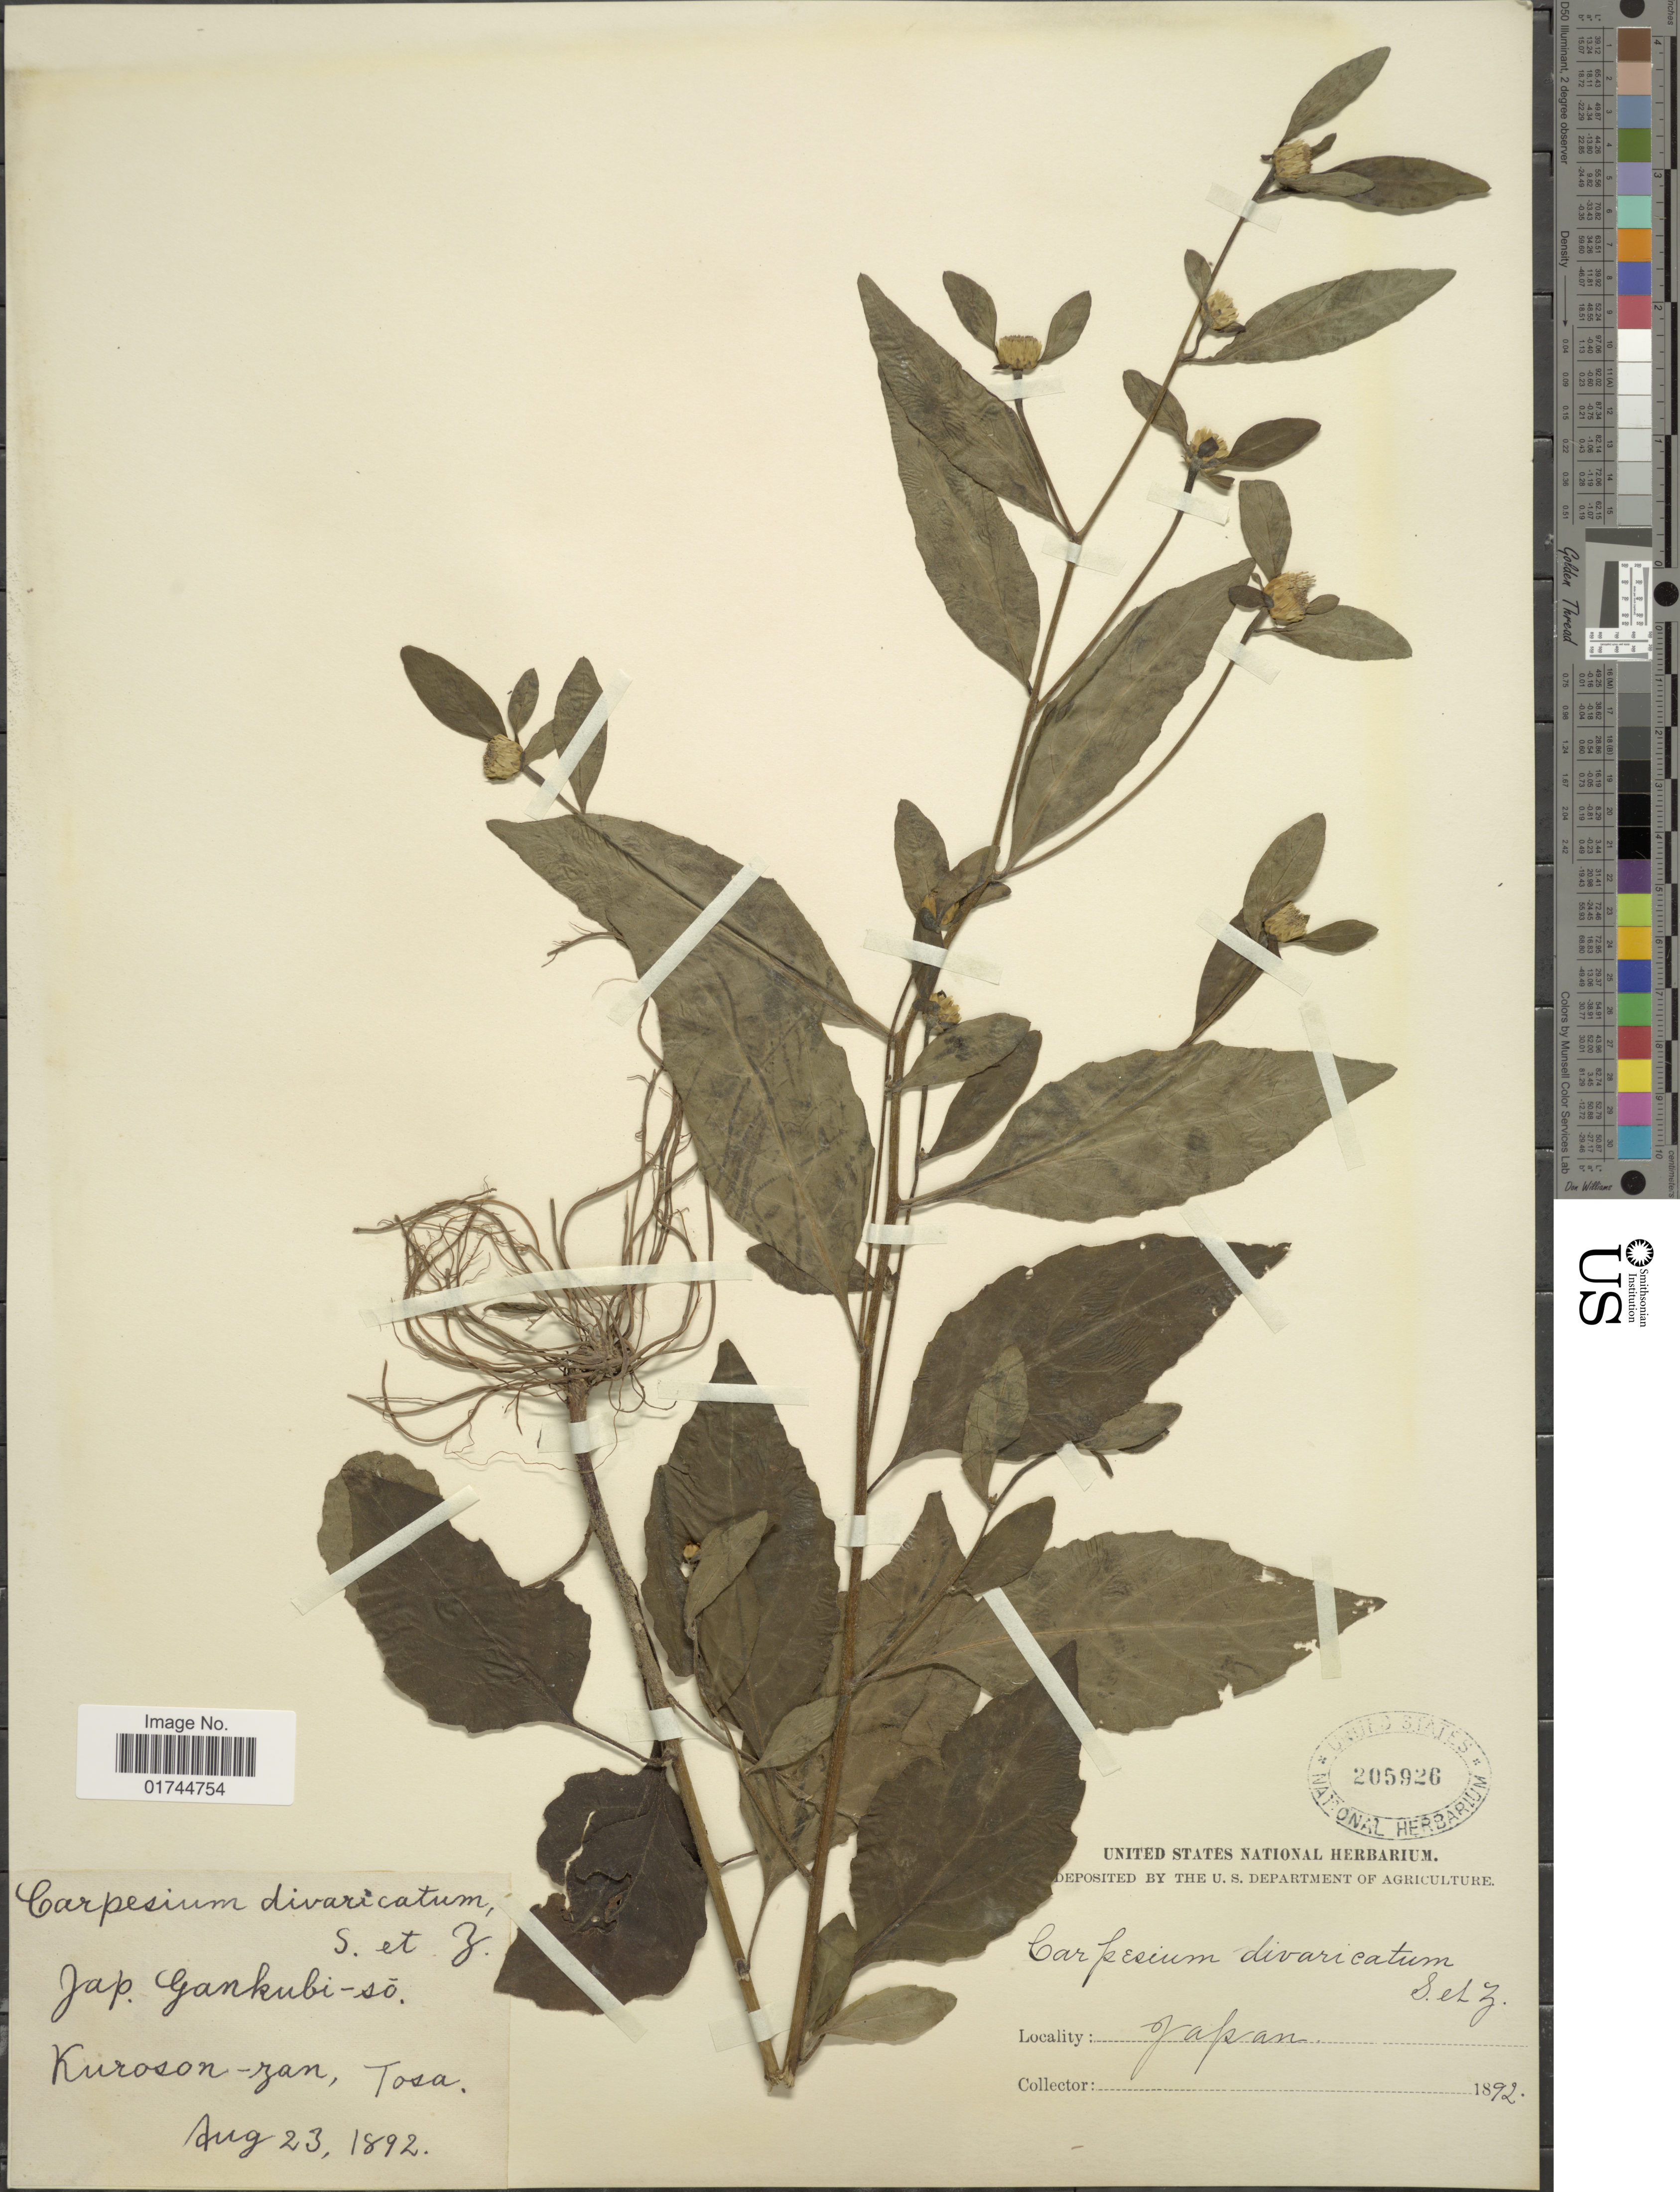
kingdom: Plantae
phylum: Tracheophyta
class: Magnoliopsida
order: Asterales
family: Asteraceae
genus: Carpesium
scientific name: Carpesium divarticatum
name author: Siebold & Zucc.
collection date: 1892-08-23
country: Japan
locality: Kuroson-zan, Tosa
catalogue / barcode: US 205926